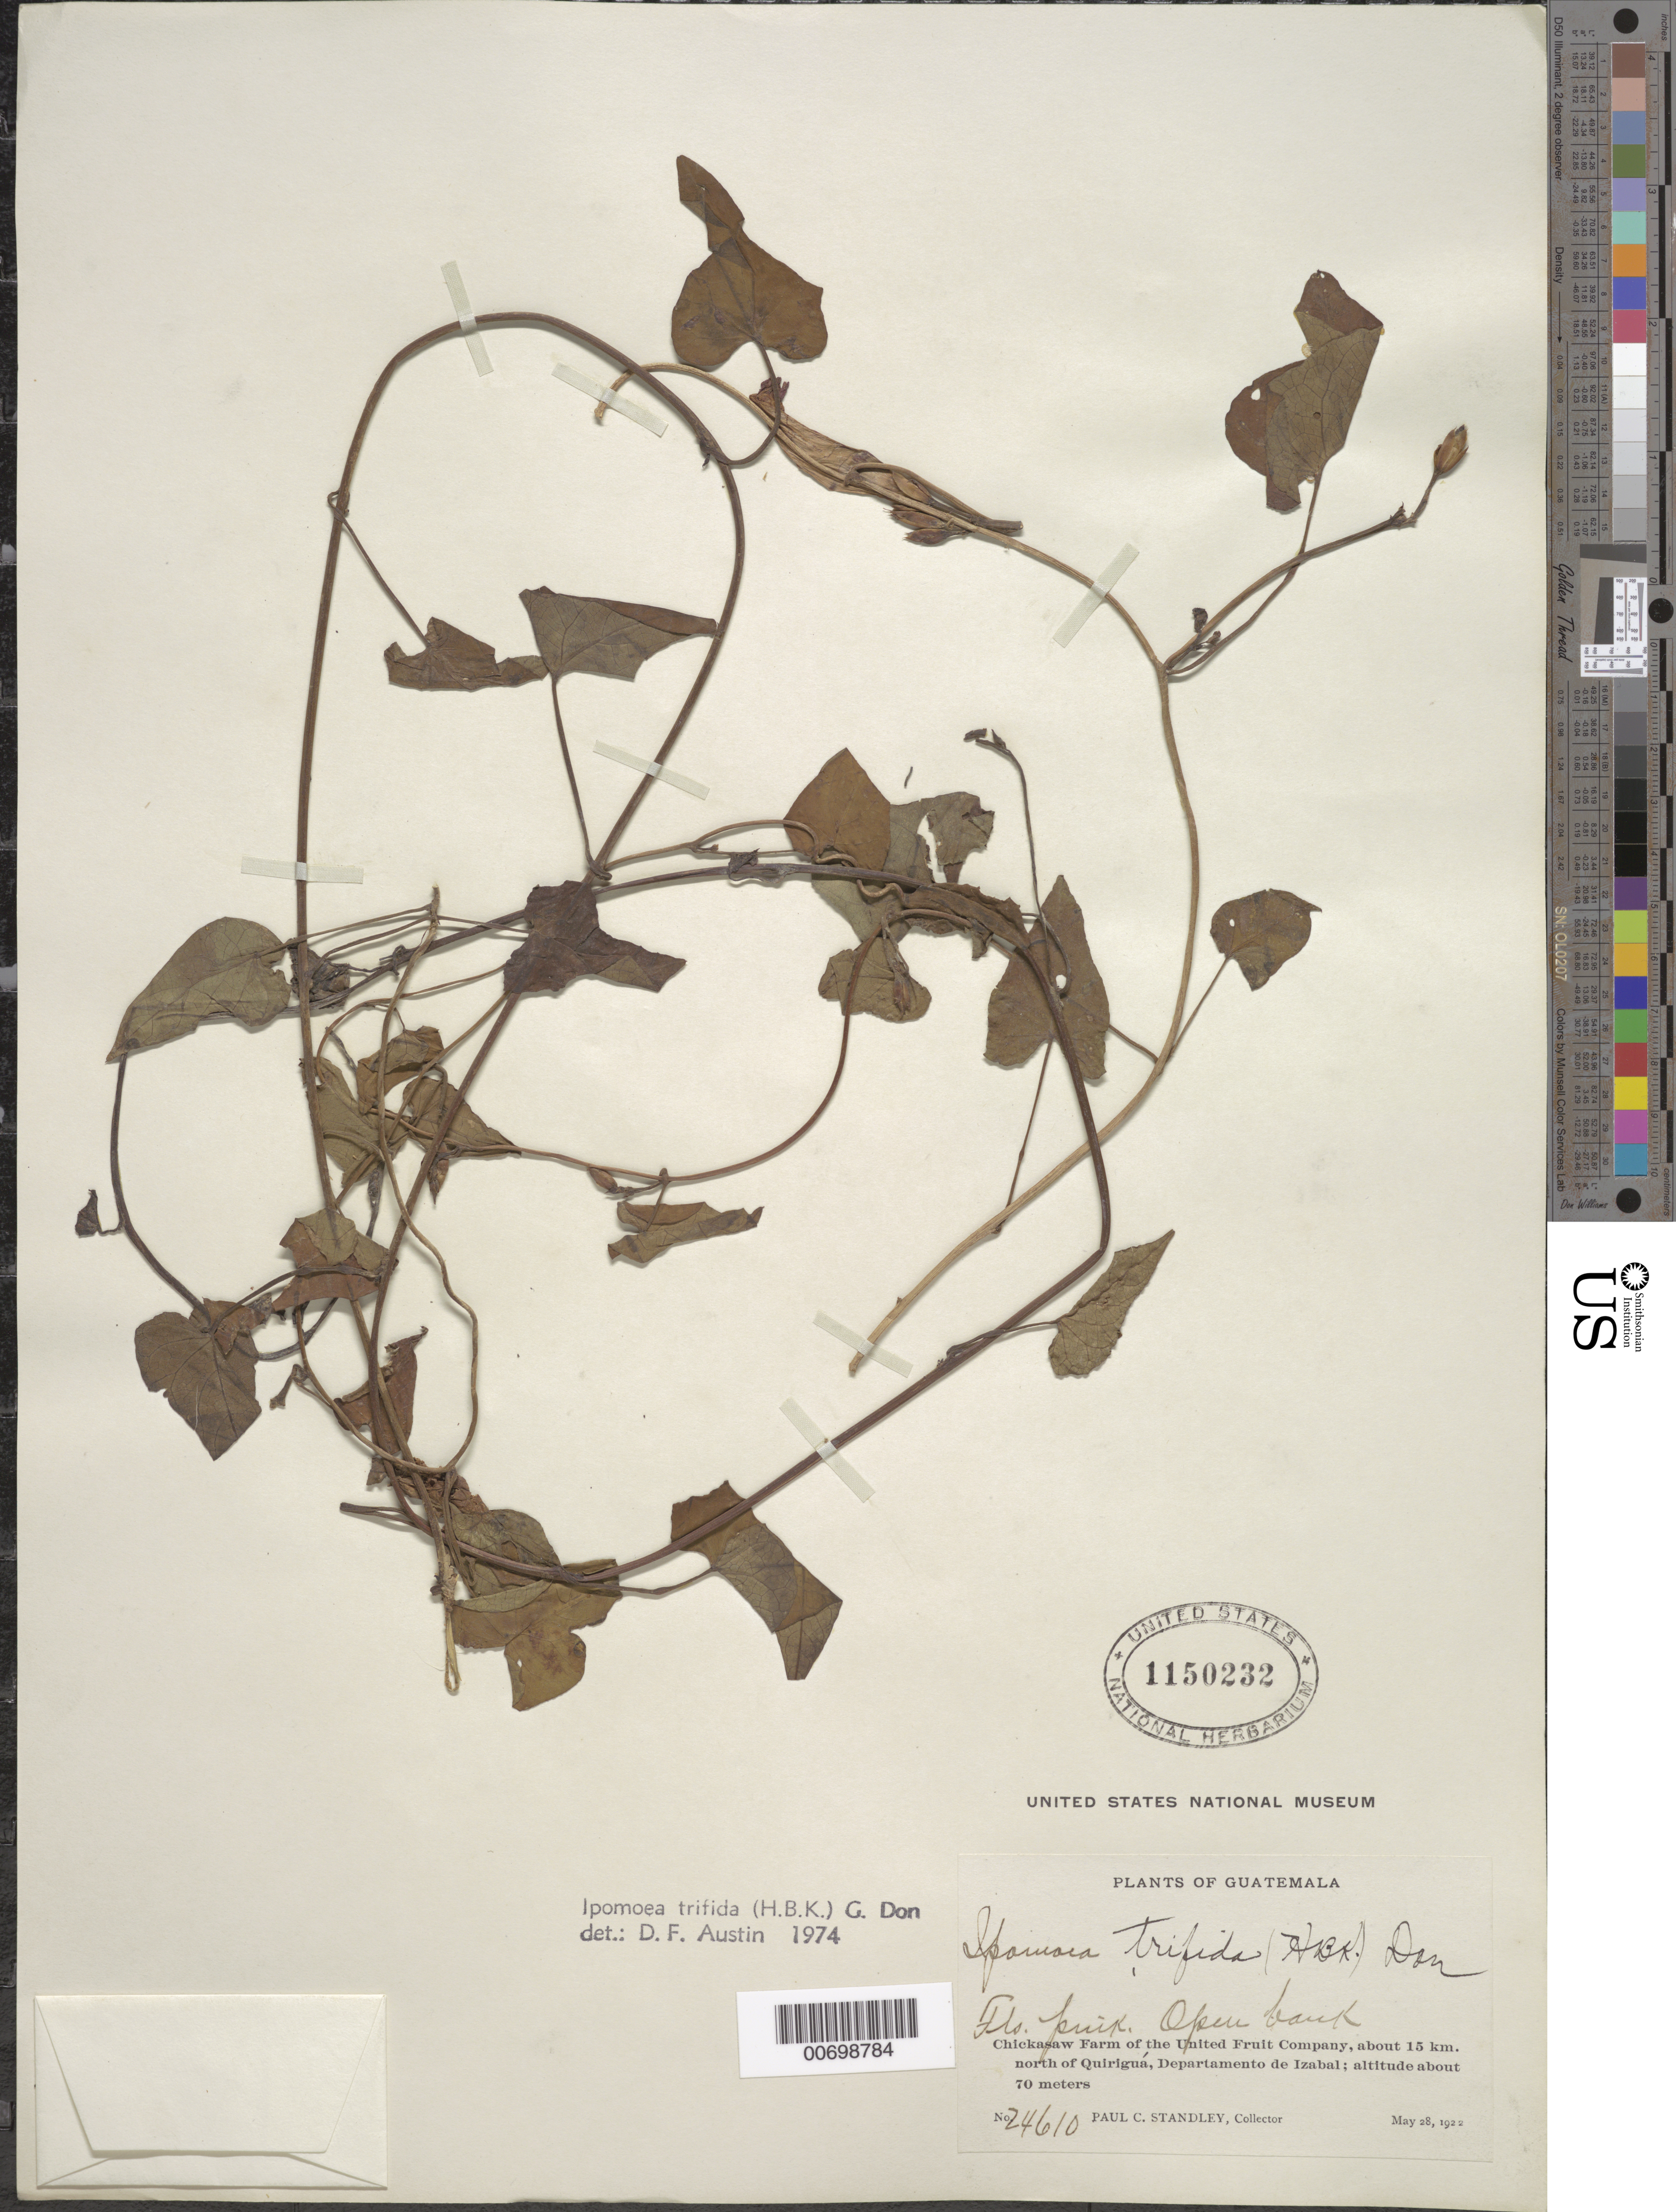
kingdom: Plantae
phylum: Tracheophyta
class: Magnoliopsida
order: Solanales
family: Convolvulaceae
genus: Ipomoea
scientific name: Ipomoea trifida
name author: (Kunth) G. Don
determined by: Austin, D. F.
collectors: P. C. Standley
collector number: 24610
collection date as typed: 28 May 1922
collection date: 1922-05-28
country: Guatemala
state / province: Izabal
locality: Chickasaw Farm of the United Fruit Company, about 15 km. N of Quirigua.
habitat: Open bank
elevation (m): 70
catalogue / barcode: US 1150232